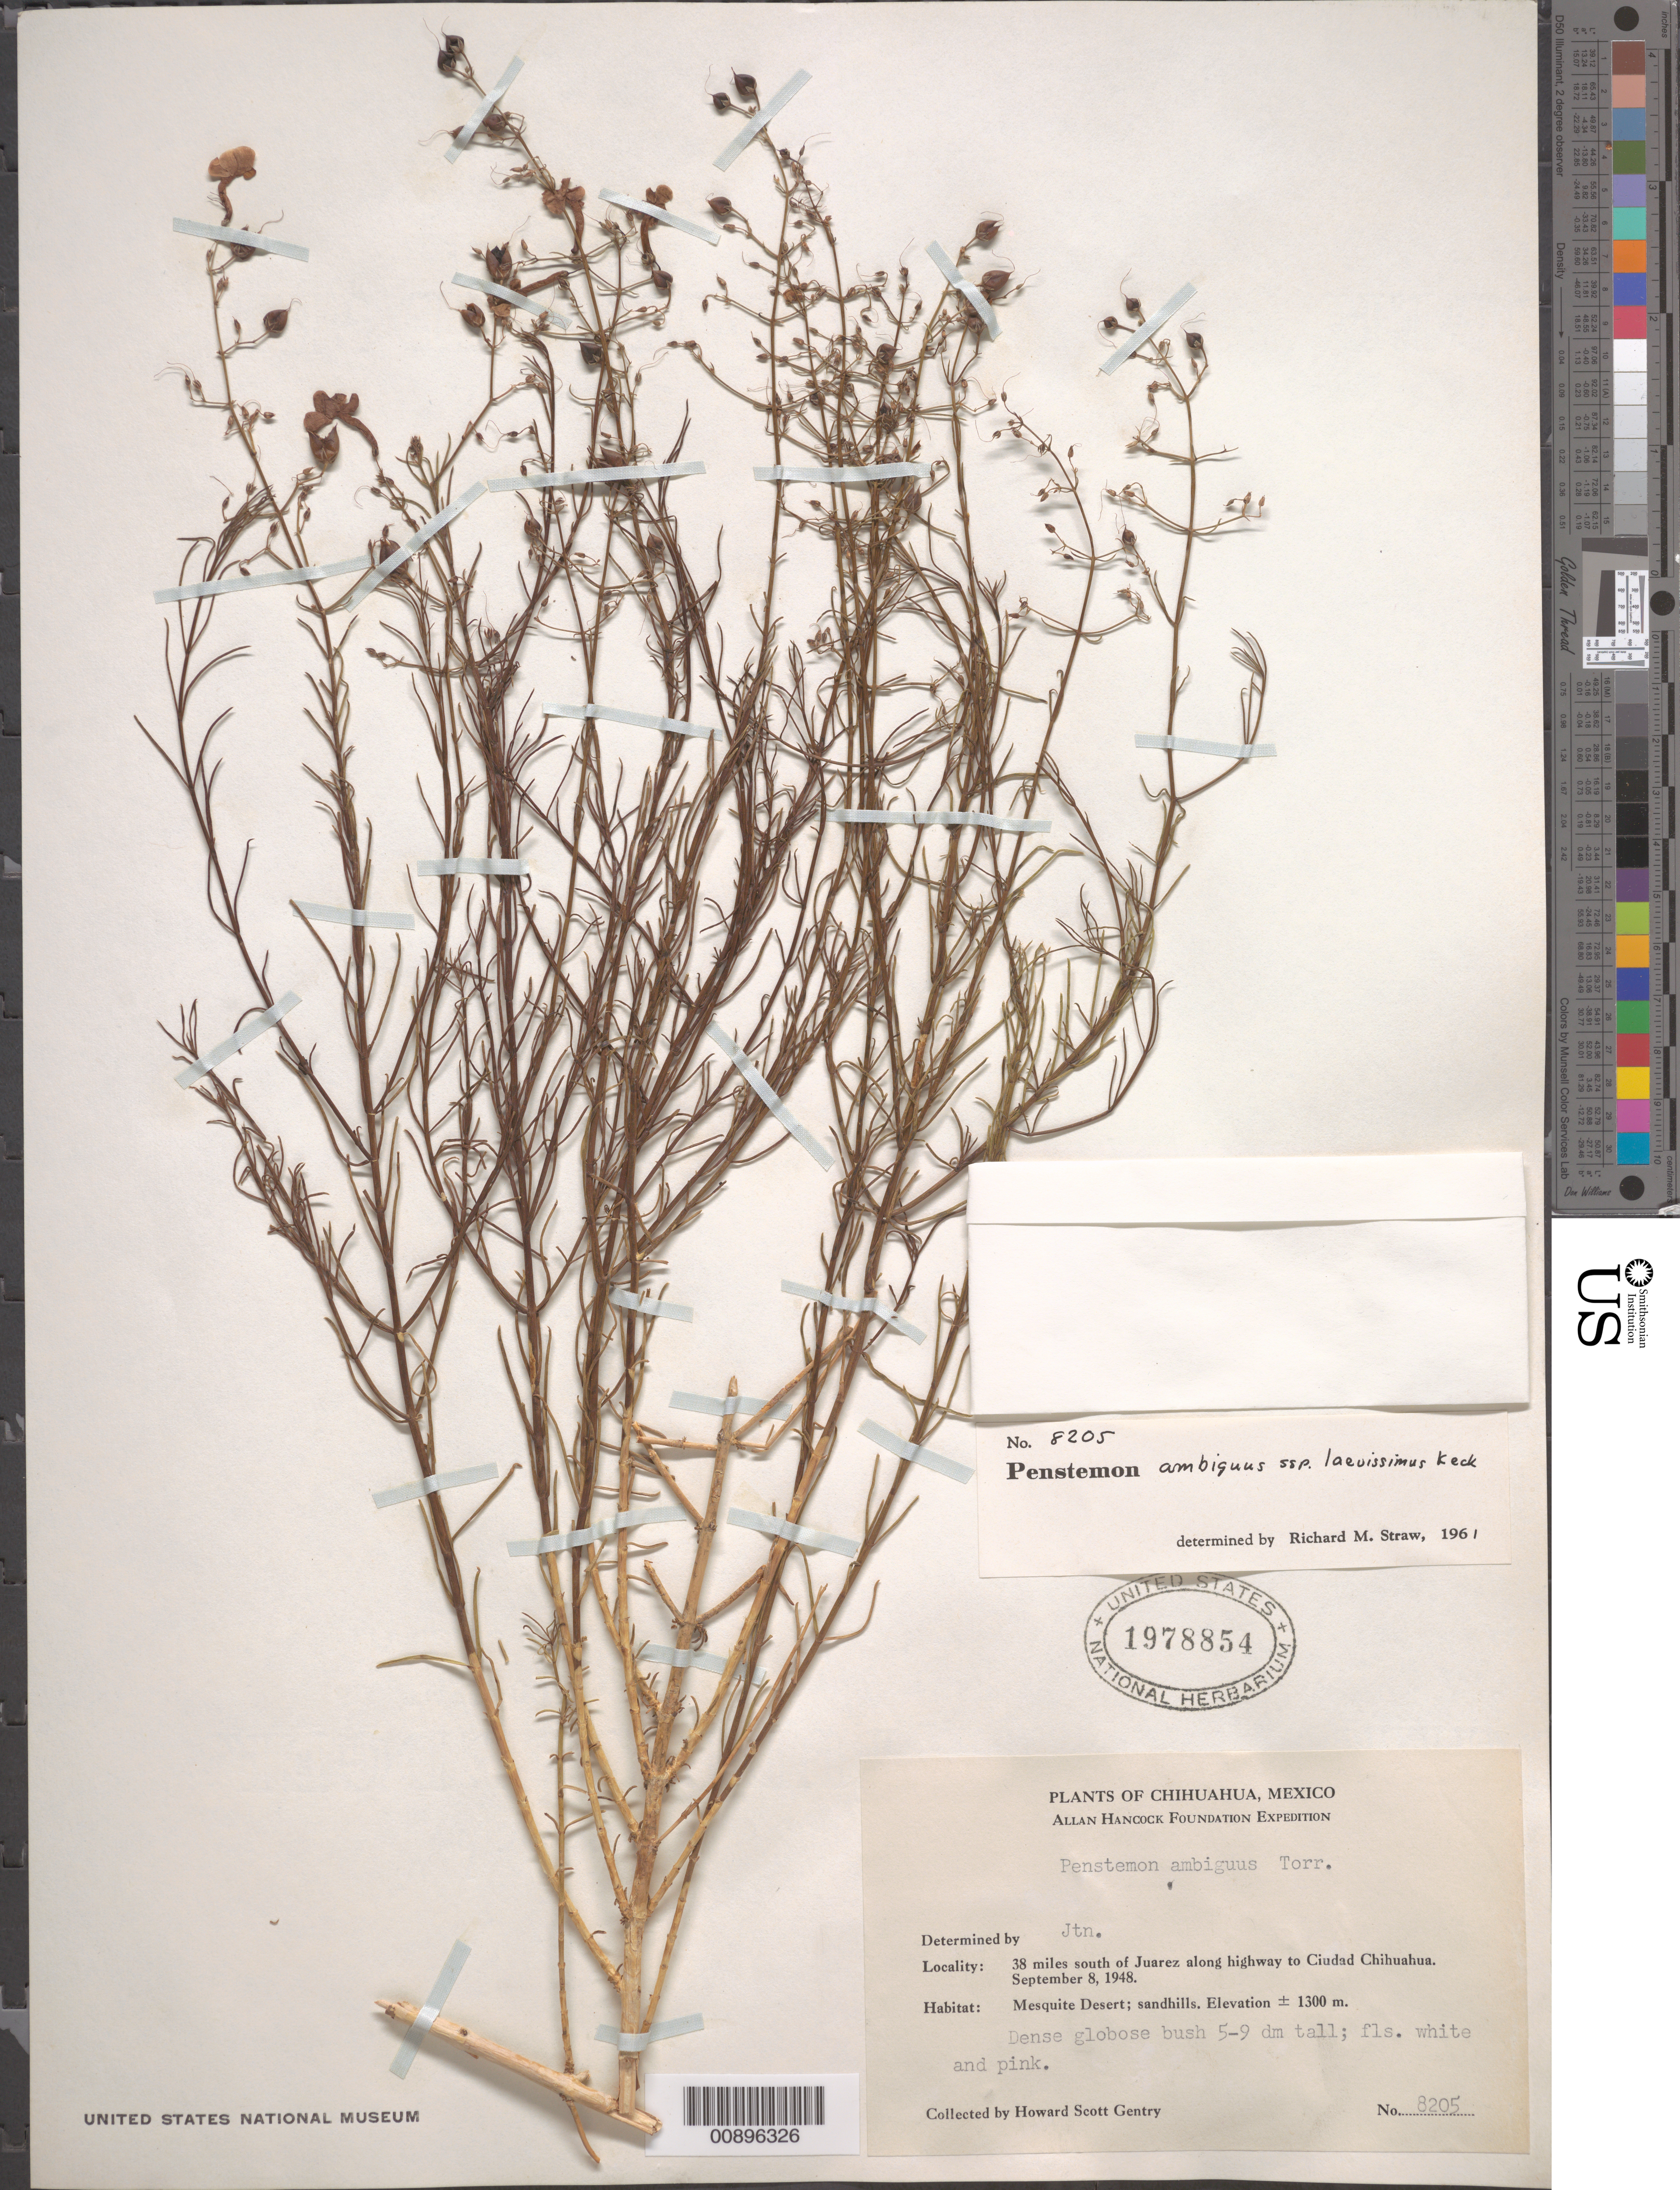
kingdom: Plantae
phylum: Tracheophyta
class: Magnoliopsida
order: Lamiales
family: Plantaginaceae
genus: Penstemon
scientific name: Penstemon ambiguus subsp. laevissimus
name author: D.D. Keck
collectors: H. S. Gentry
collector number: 8205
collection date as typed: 08 Sep 1948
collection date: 1948-09-08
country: Mexico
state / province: Chihuahua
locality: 38 miles south of Juárez along highway to ciudad Chihuahua.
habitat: Mesquite Desert, sandhills.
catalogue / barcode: US 1978854